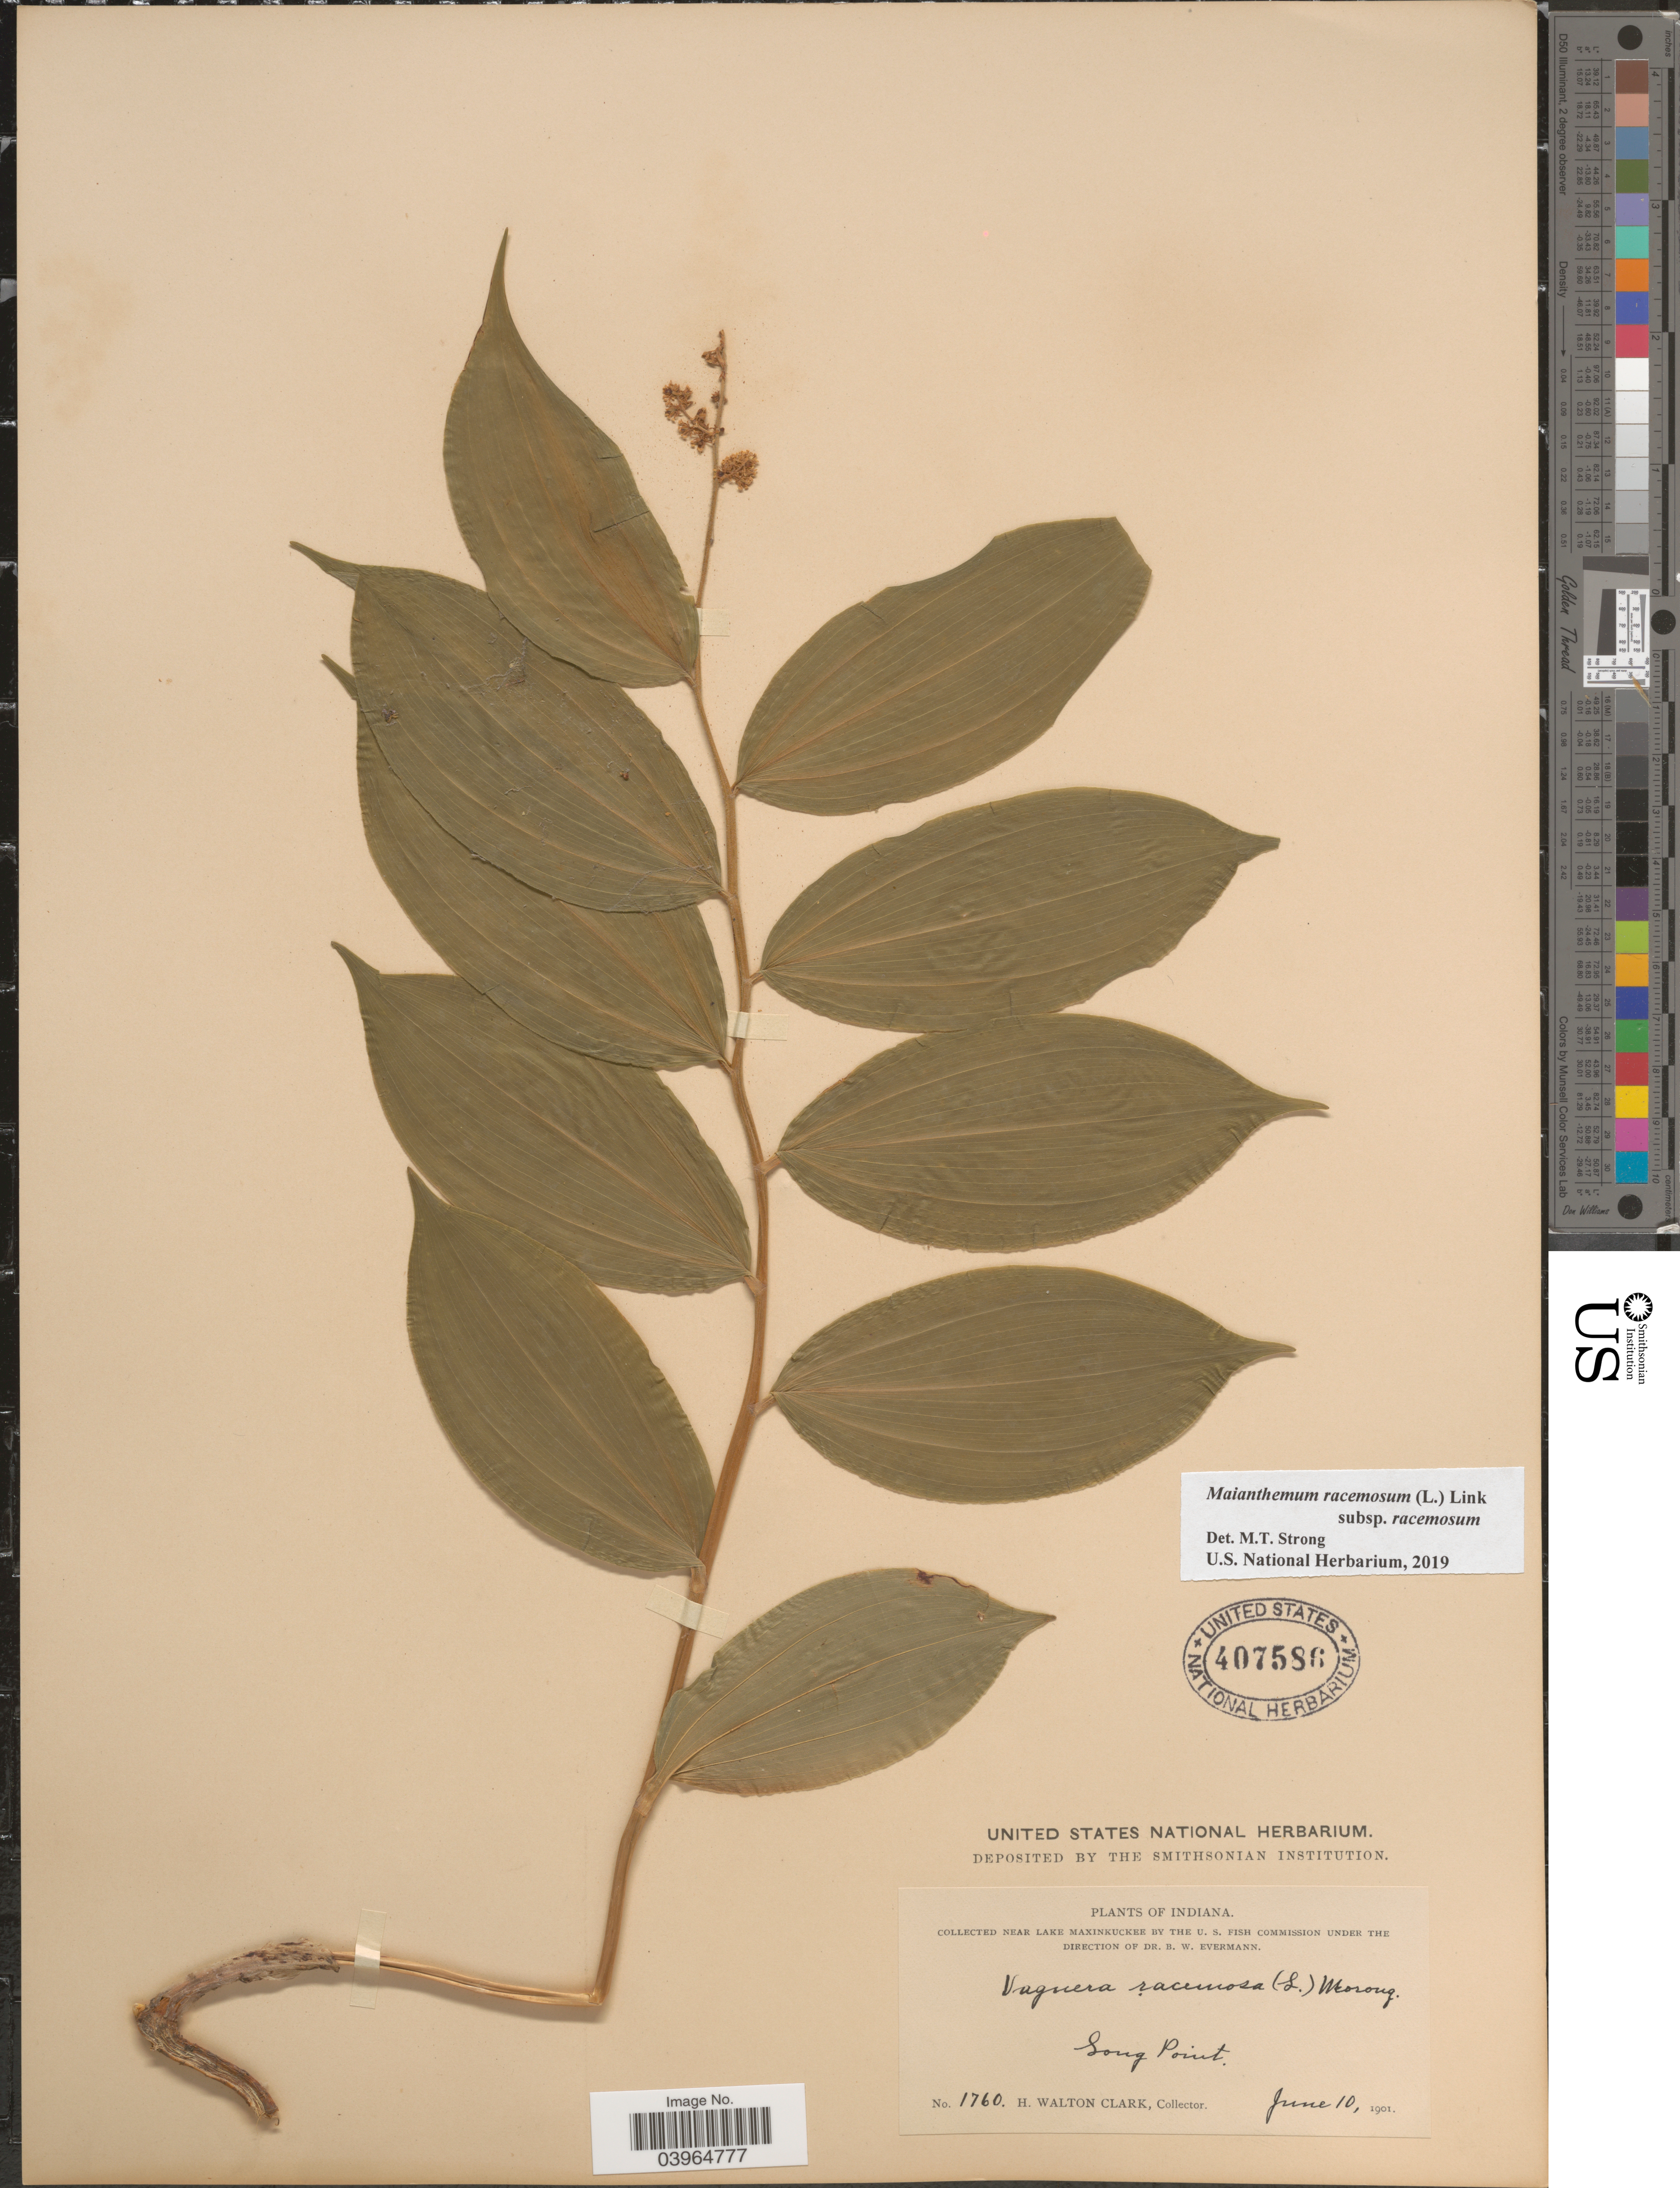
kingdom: Plantae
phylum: Tracheophyta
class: Liliopsida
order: Asparagales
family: Asparagaceae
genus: Maianthemum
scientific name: Maianthemum racemosum subsp. racemosum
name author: (L.) Link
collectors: H. W. Clark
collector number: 1760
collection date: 1901-06-10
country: United States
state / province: Indiana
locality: Near Lake Maxinkuckee. Long Point.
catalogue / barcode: US 407586